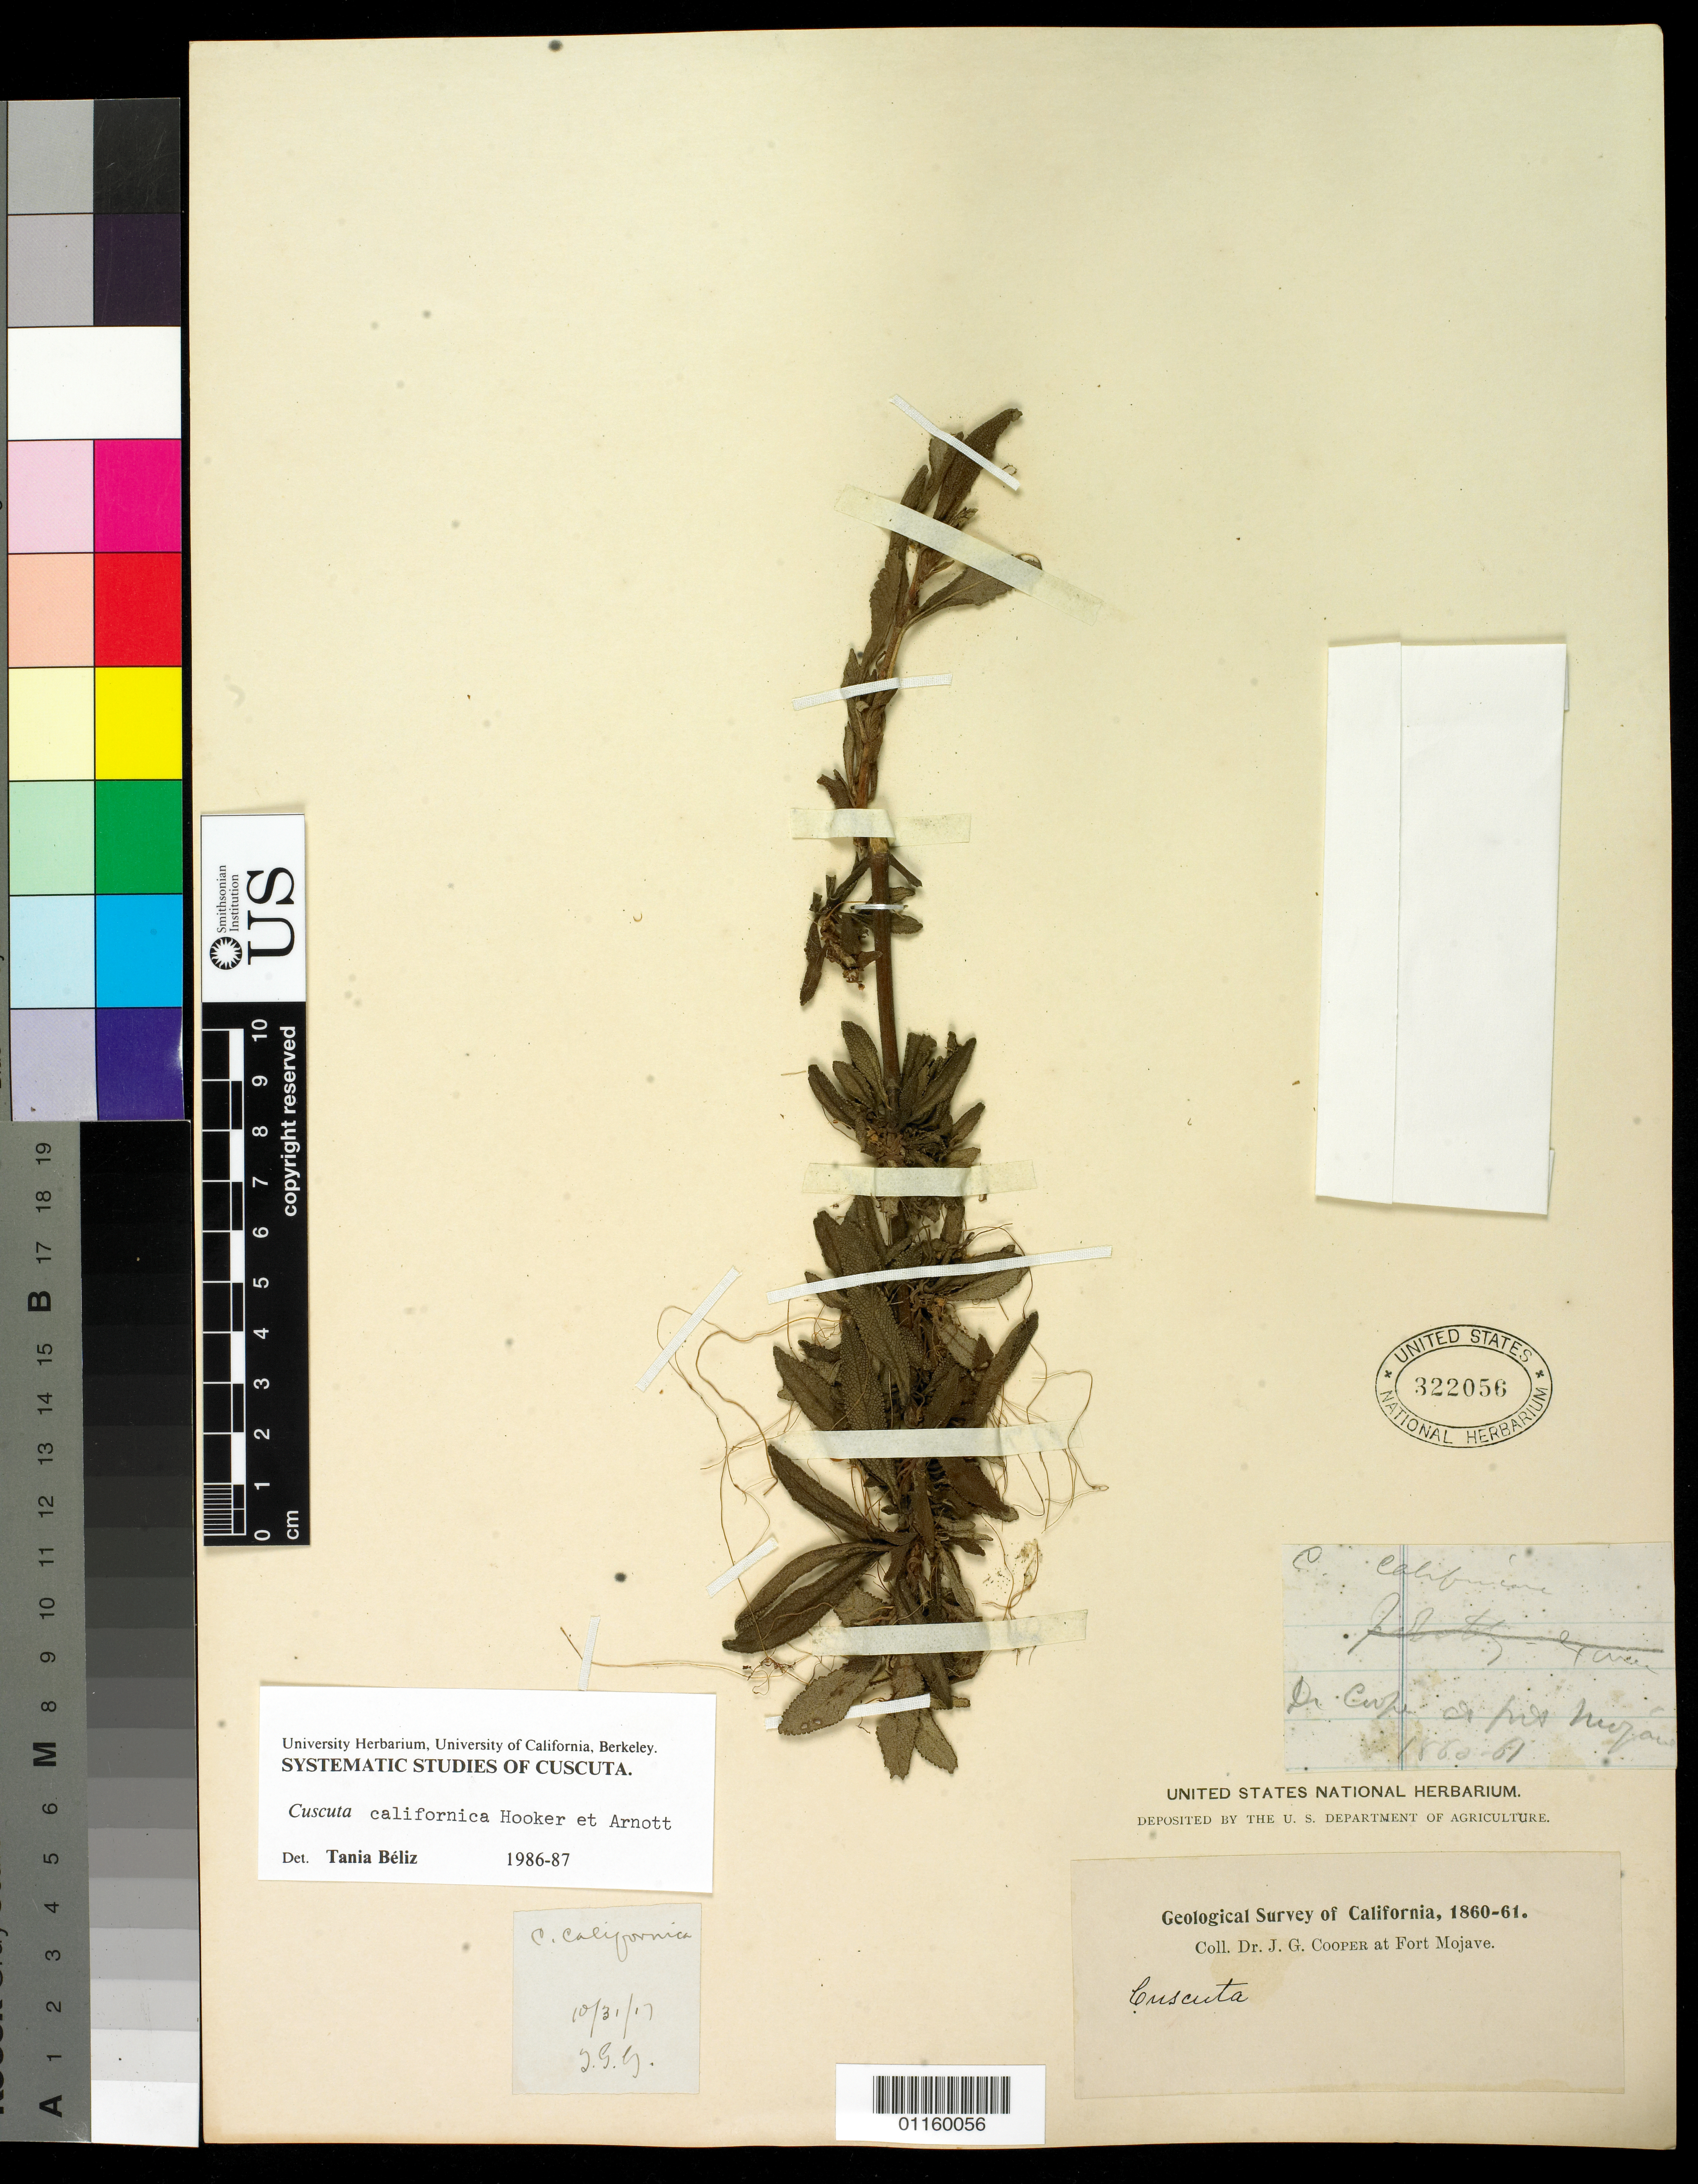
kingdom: Plantae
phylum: Tracheophyta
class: Magnoliopsida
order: Solanales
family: Convolvulaceae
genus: Cuscuta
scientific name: Cuscuta californica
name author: Hook. & Arn.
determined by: Béliz, T.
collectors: J. G. Cooper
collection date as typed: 1860 to -- --- 1861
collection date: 1860/1861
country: United States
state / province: California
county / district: San Bernardino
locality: Fort Mojave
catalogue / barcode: US 322056